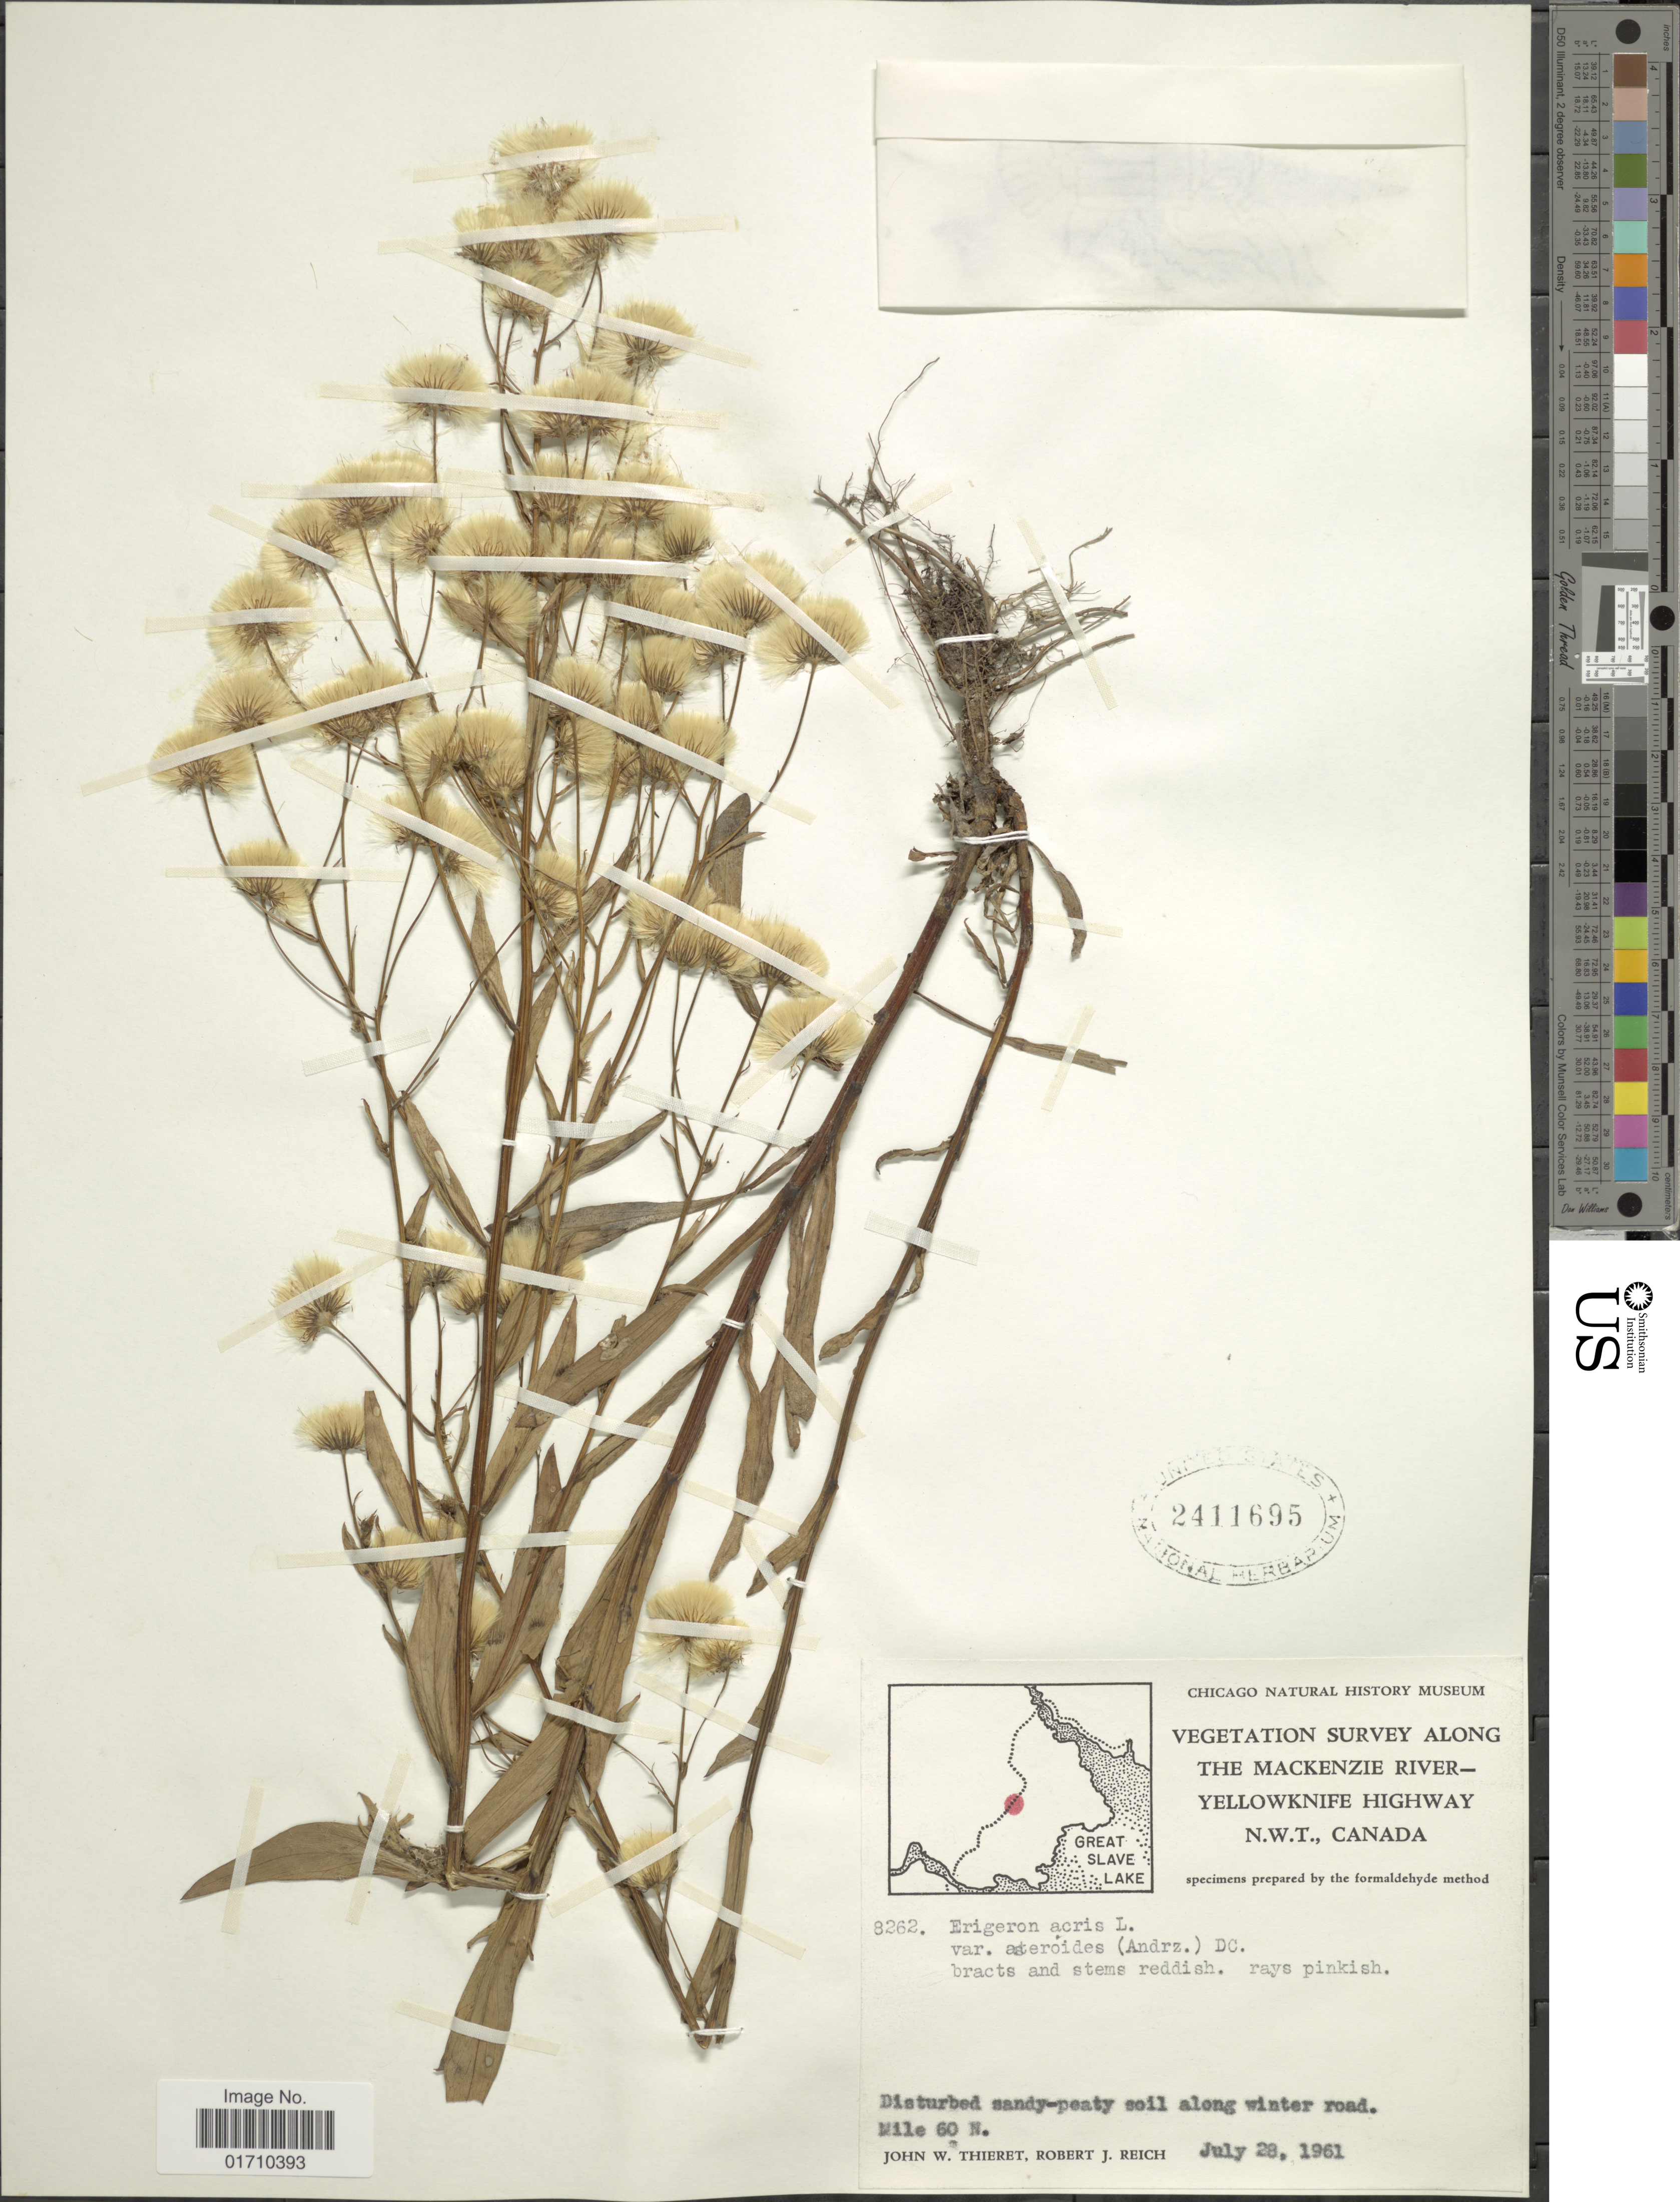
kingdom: Plantae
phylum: Tracheophyta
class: Magnoliopsida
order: Asterales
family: Asteraceae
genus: Erigeron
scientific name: Erigeron acris var. asteroides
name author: (Andrz.) DC.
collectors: J. W. Thieret & R. Reich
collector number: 8262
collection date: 1961-07-28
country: Canada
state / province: Northwest Territories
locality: Vegetation survey along the Mackenzie River-Yellowknife Highway. Disturbed sandy-pasty soil along winter road. Mile 60 N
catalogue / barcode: US 2411695